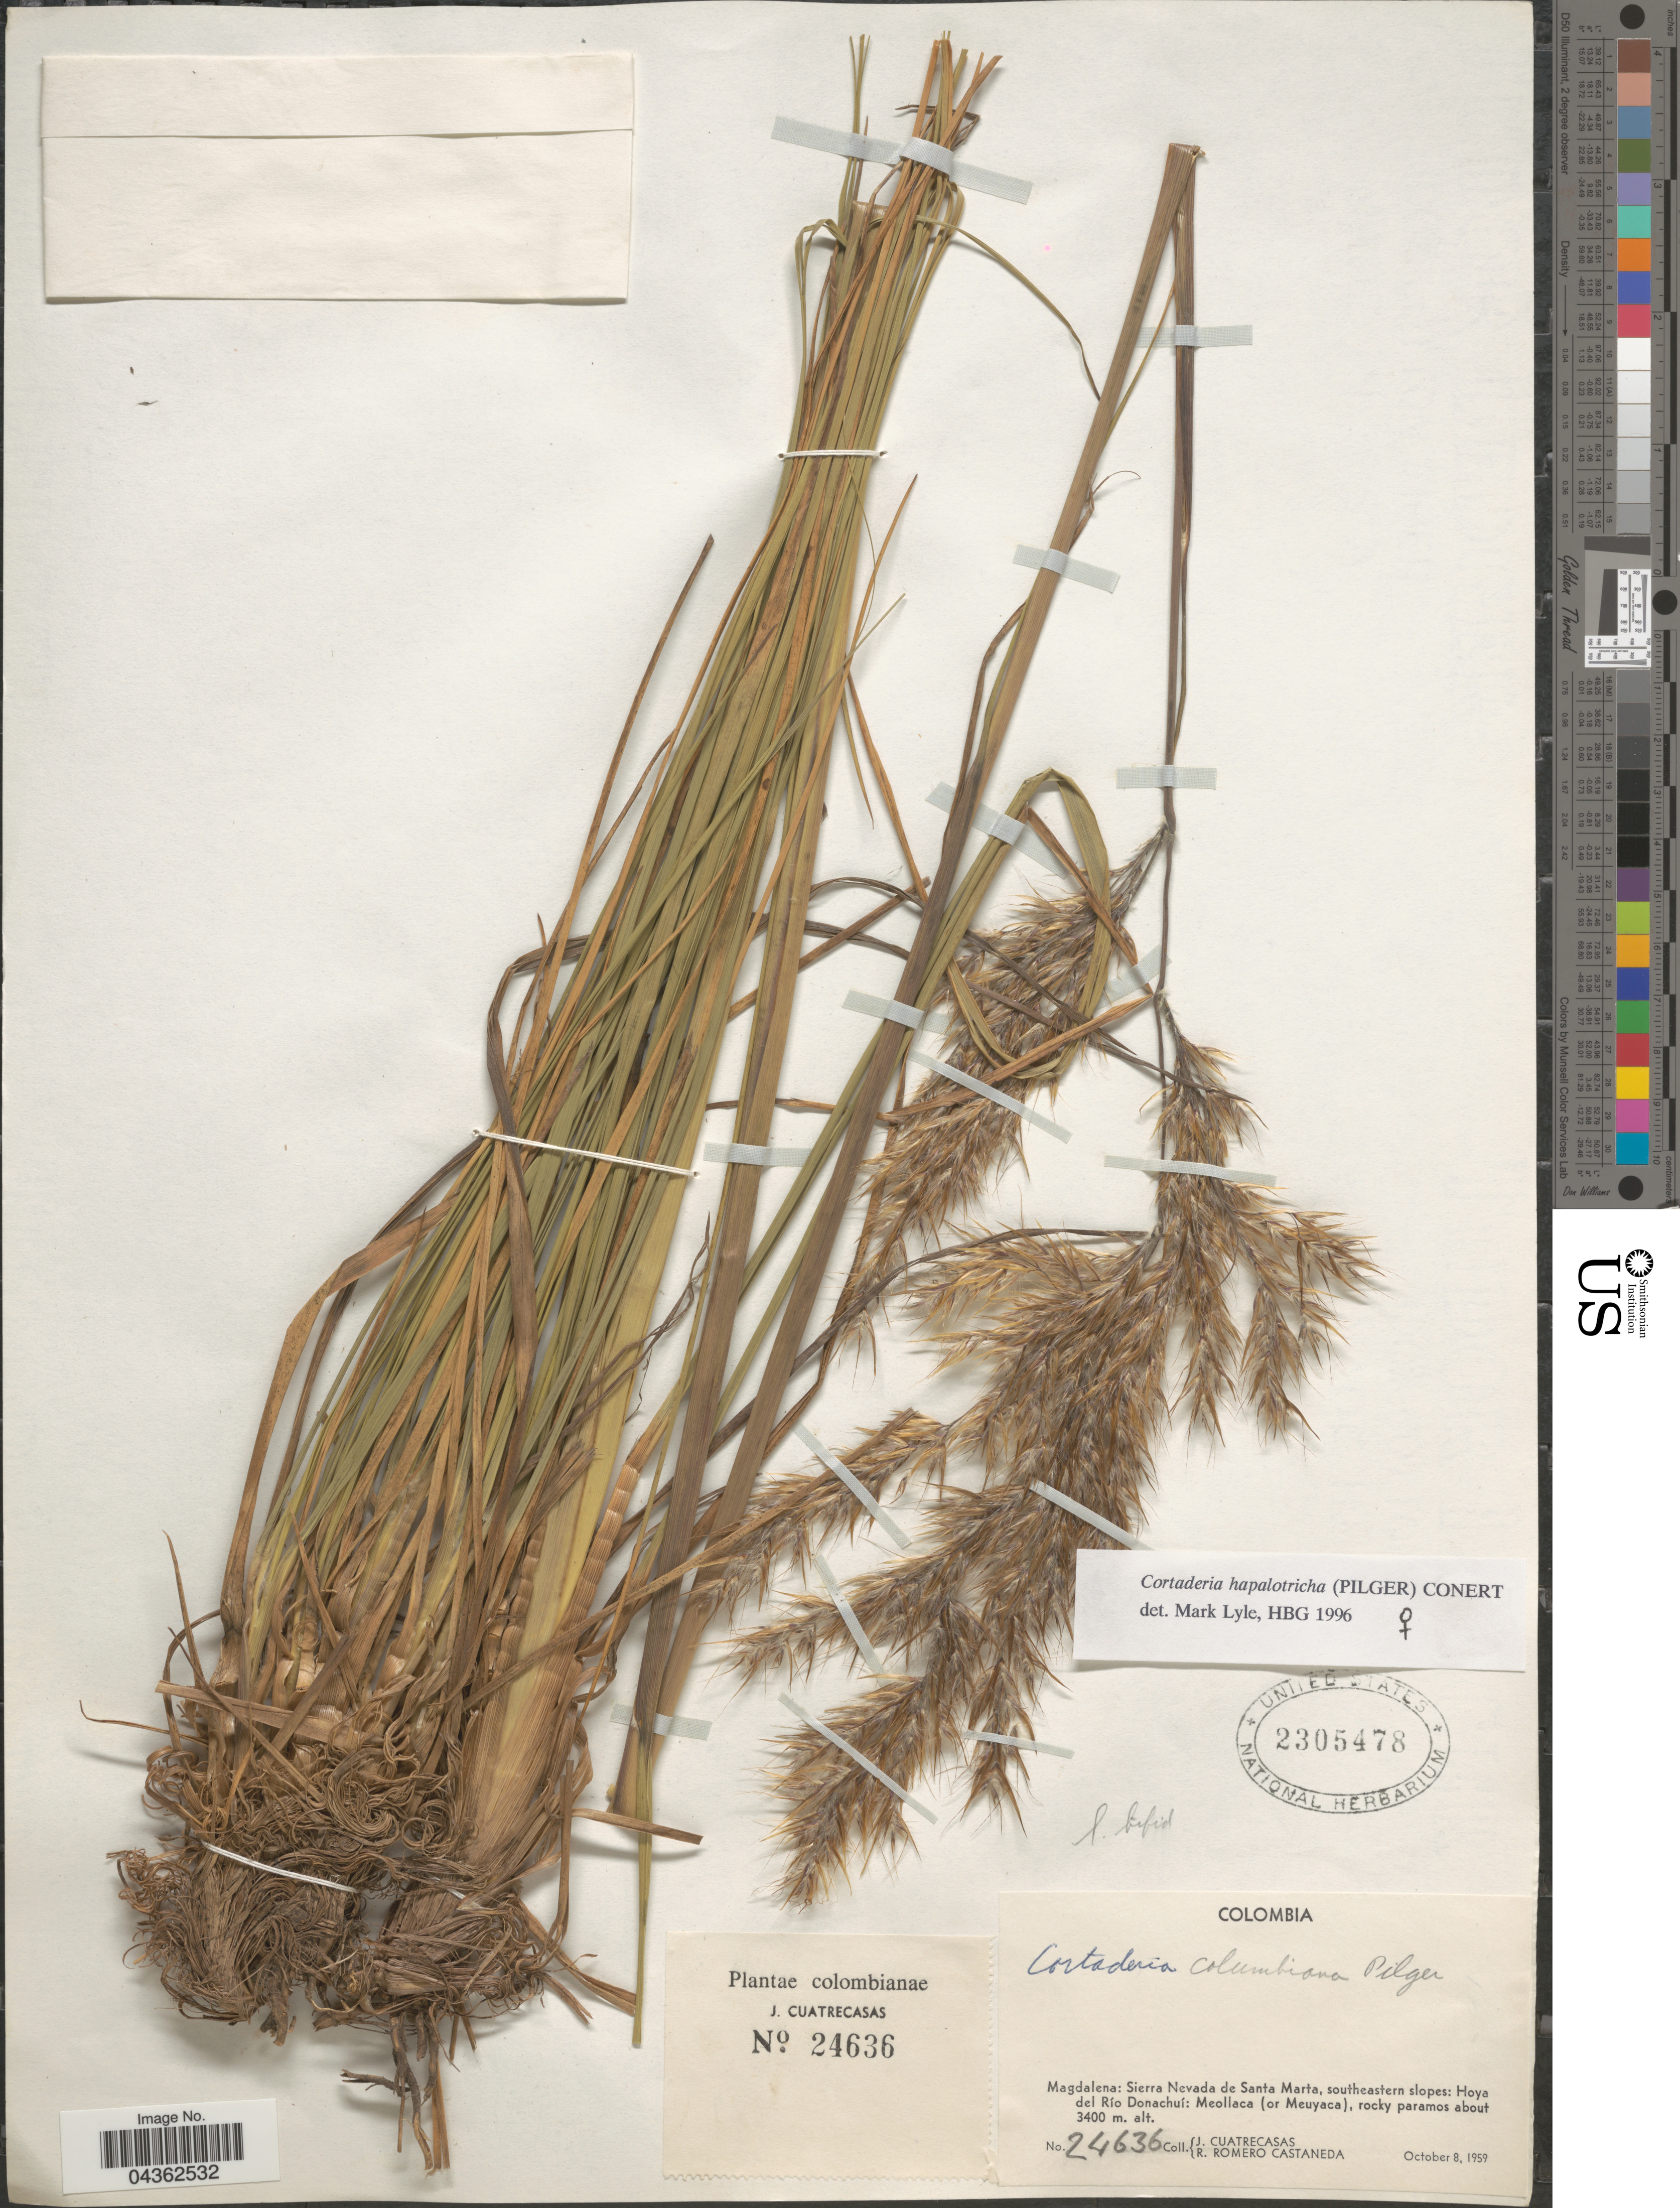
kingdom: Plantae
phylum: Tracheophyta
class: Liliopsida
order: Poales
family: Poaceae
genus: Cortaderia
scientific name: Cortaderia hapalotricha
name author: (Pilg.) Conert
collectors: J. Cuatrecasas & R. Romero Castañeda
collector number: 24636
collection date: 1959-10-08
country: Colombia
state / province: Magdalena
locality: Sierra Nevada de Santa Marta, southeastern slopes: Hoya del Río Donachuí: Meollaca (or Meuyaca).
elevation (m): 3400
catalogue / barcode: US 2305478